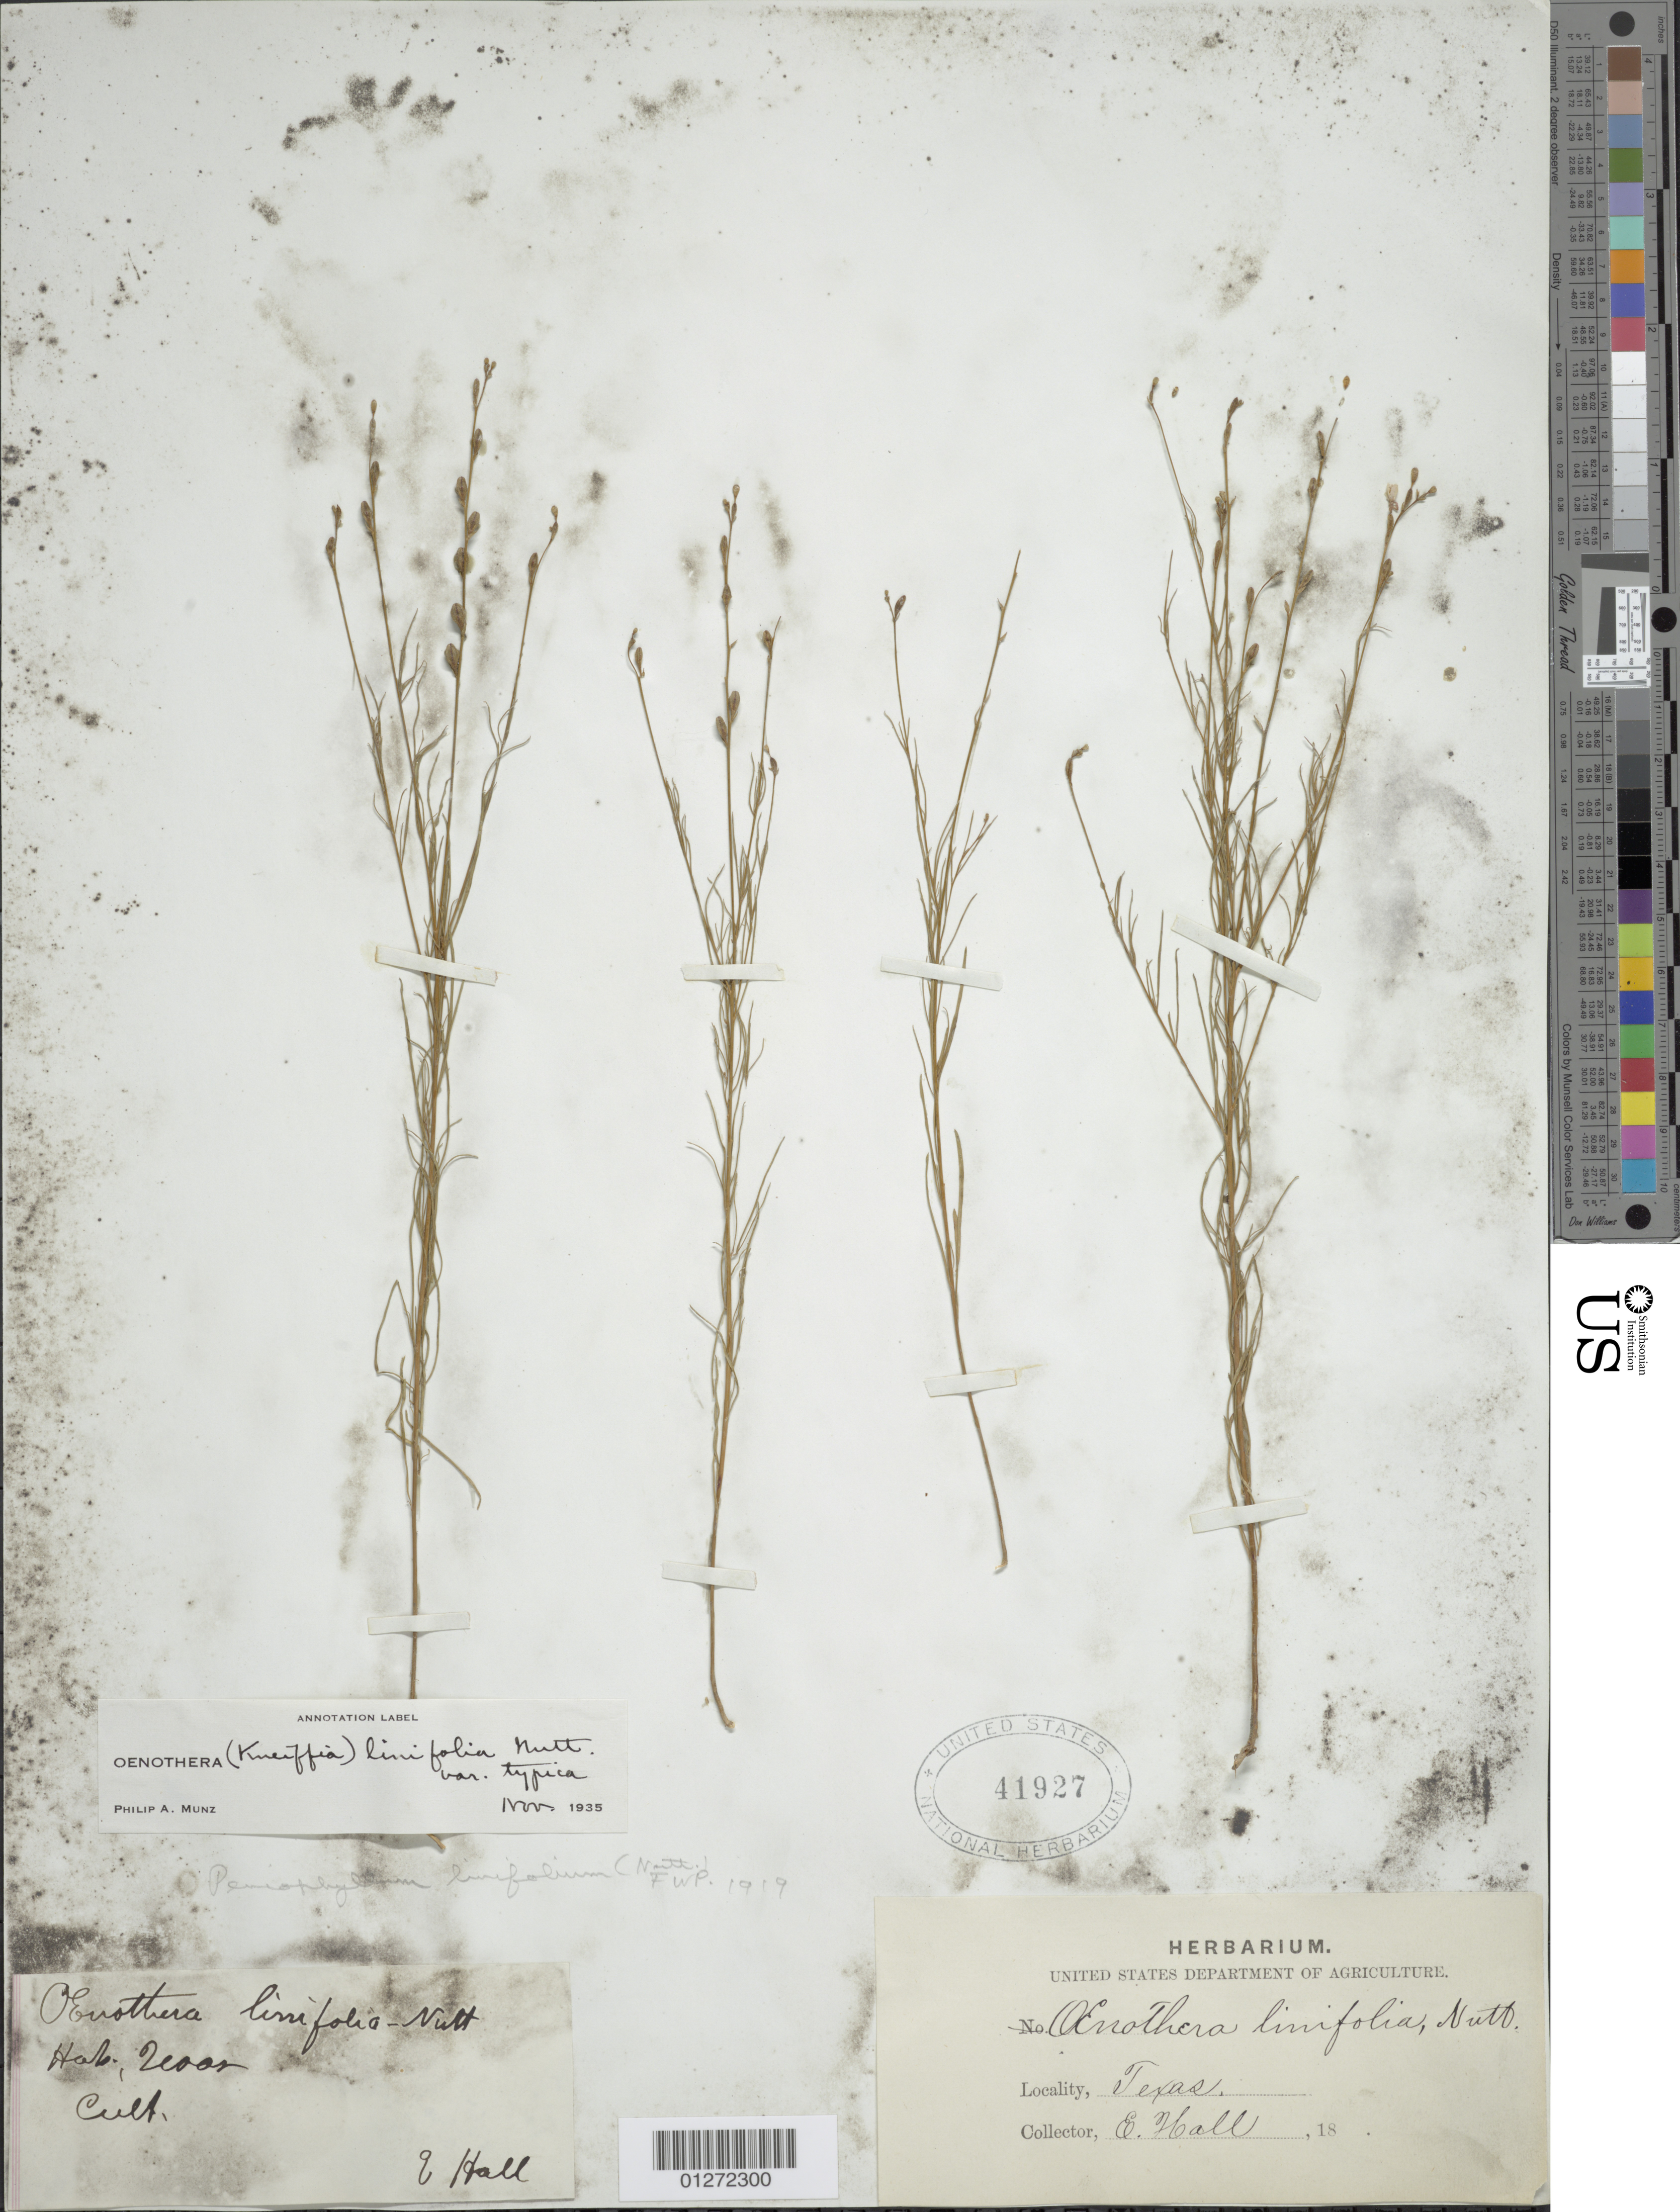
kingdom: Plantae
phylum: Tracheophyta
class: Magnoliopsida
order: Myrtales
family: Onagraceae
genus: Oenothera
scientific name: Oenothera linifolia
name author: Nutt.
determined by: Munz, Philip A.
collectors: E. Hall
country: United States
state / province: Texas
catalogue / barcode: US 41927